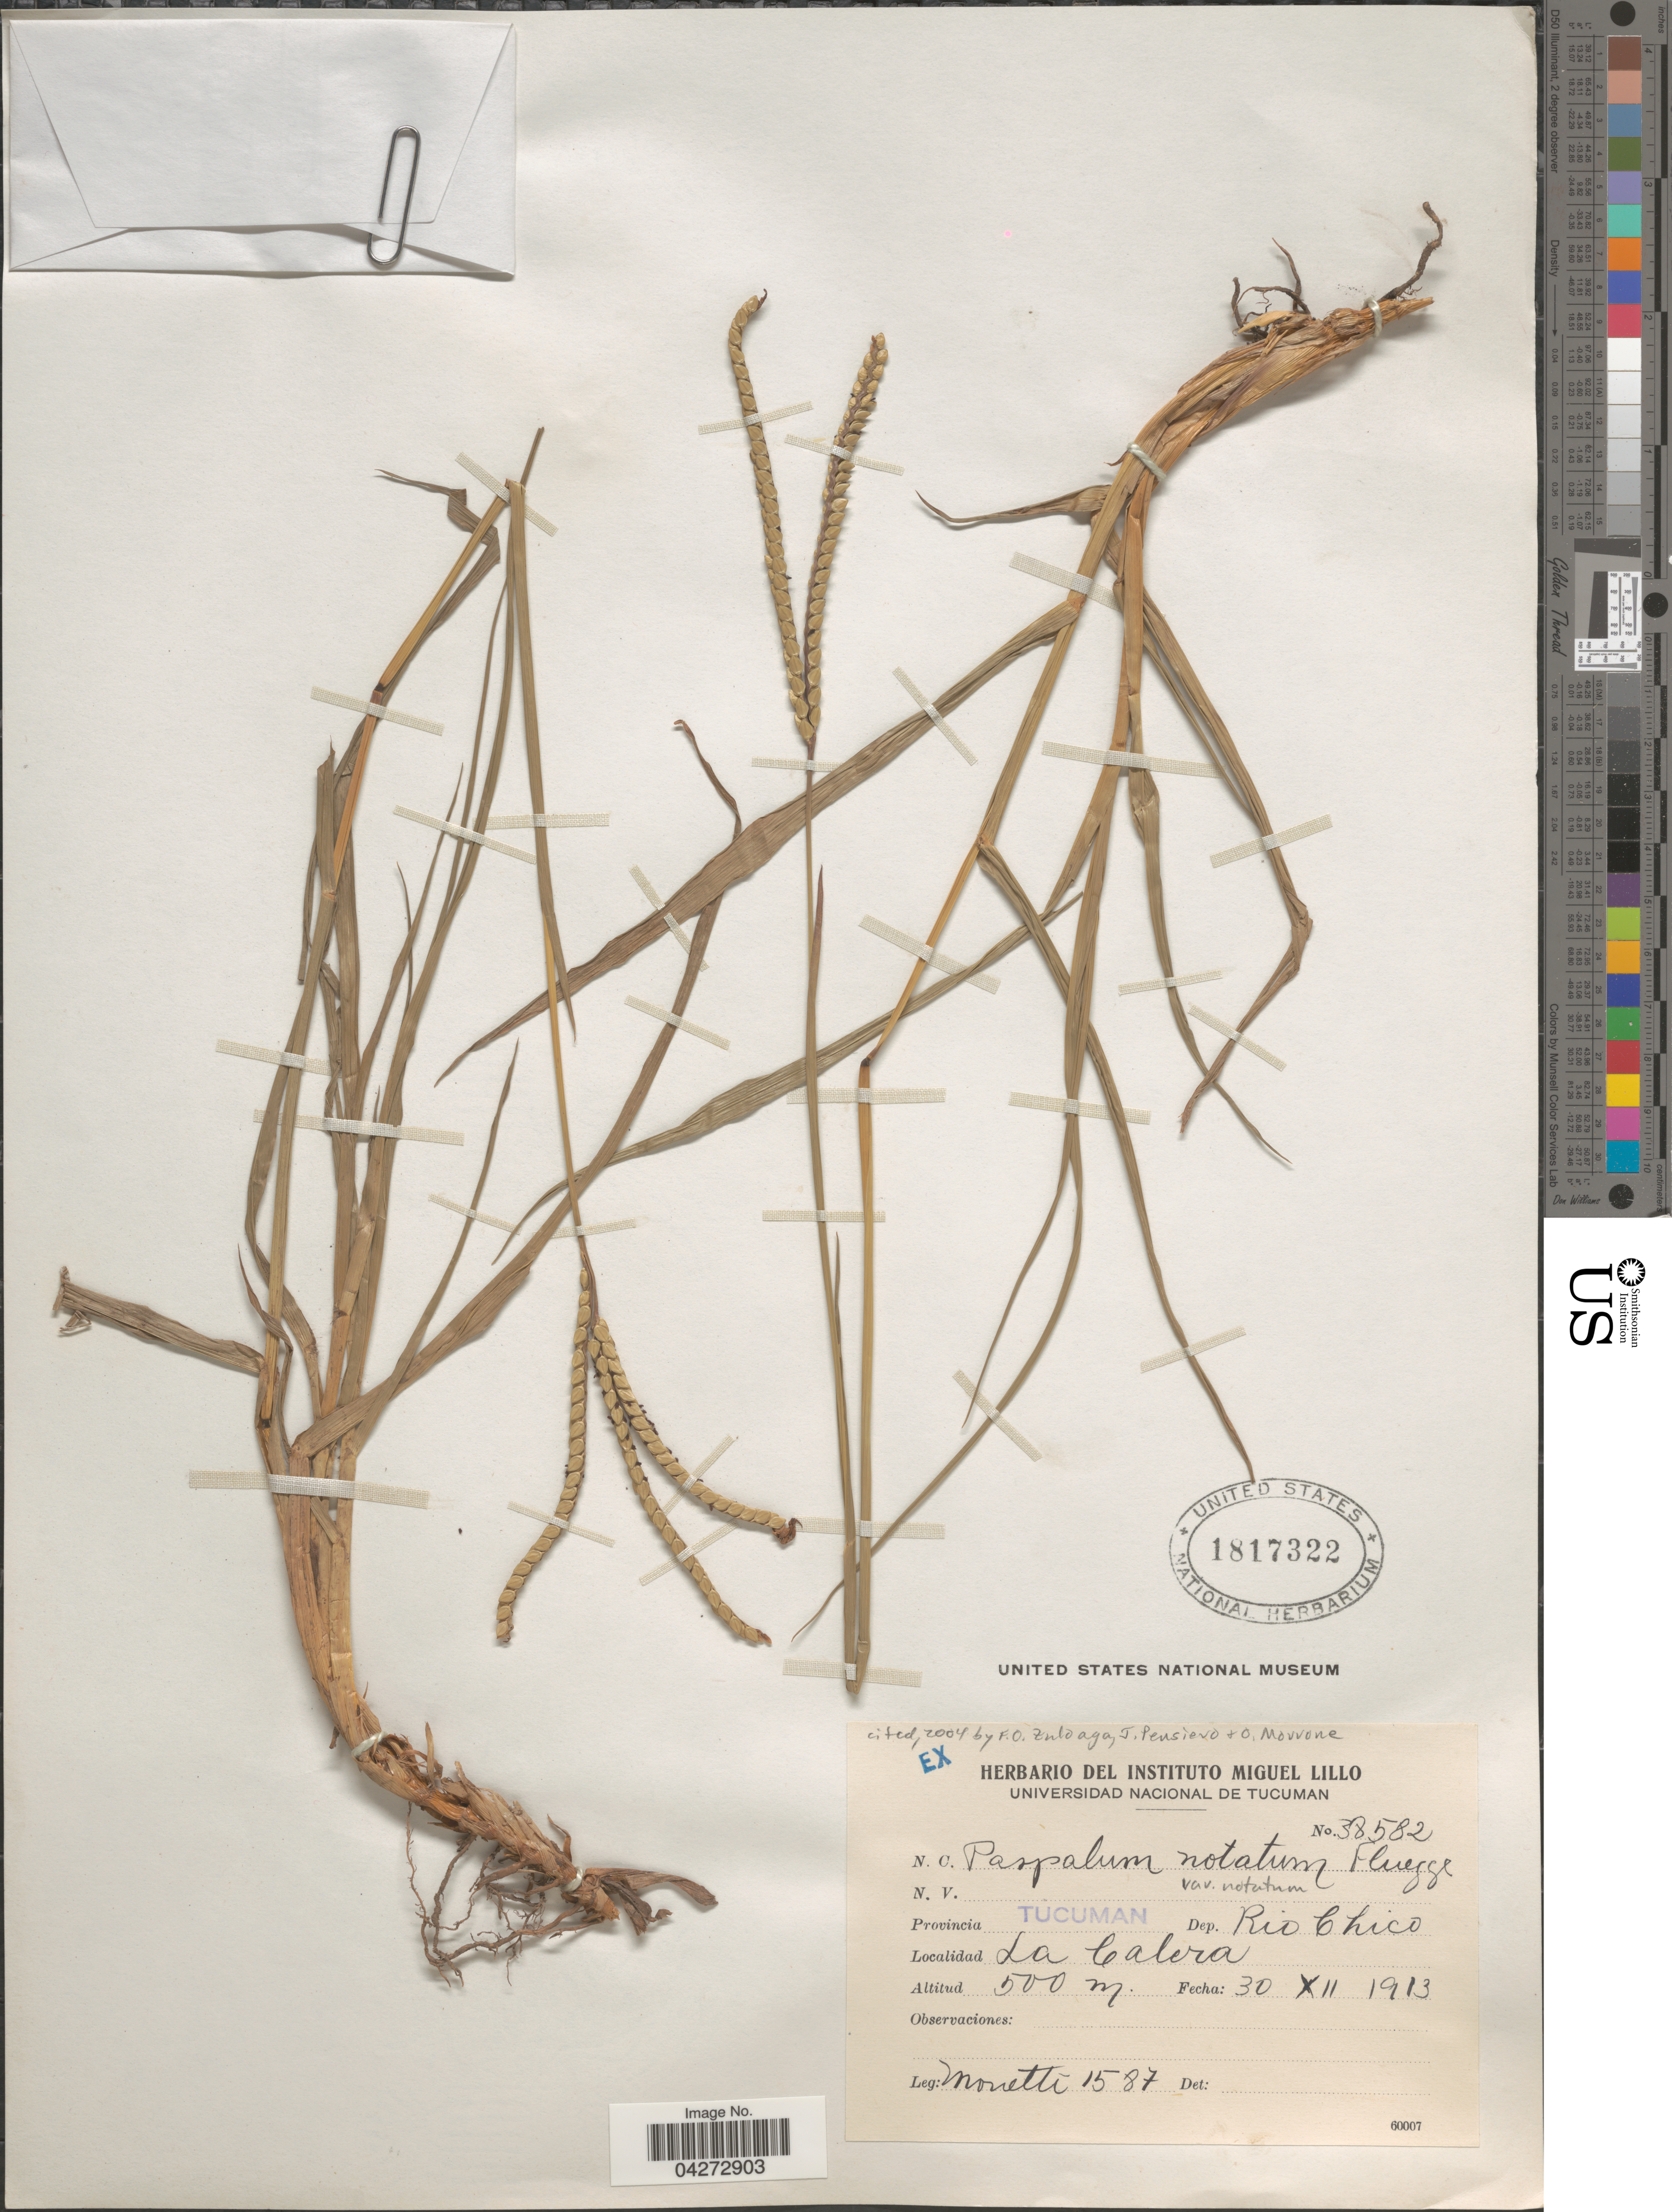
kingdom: Plantae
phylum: Tracheophyta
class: Liliopsida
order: Poales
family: Poaceae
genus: Paspalum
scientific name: Paspalum notatum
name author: Flüggé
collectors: Monetti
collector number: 1587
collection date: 1913-12-30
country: Argentina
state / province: Tucuman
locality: Dep. Rio Chico. La Calera.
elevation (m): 500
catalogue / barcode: US 1817322